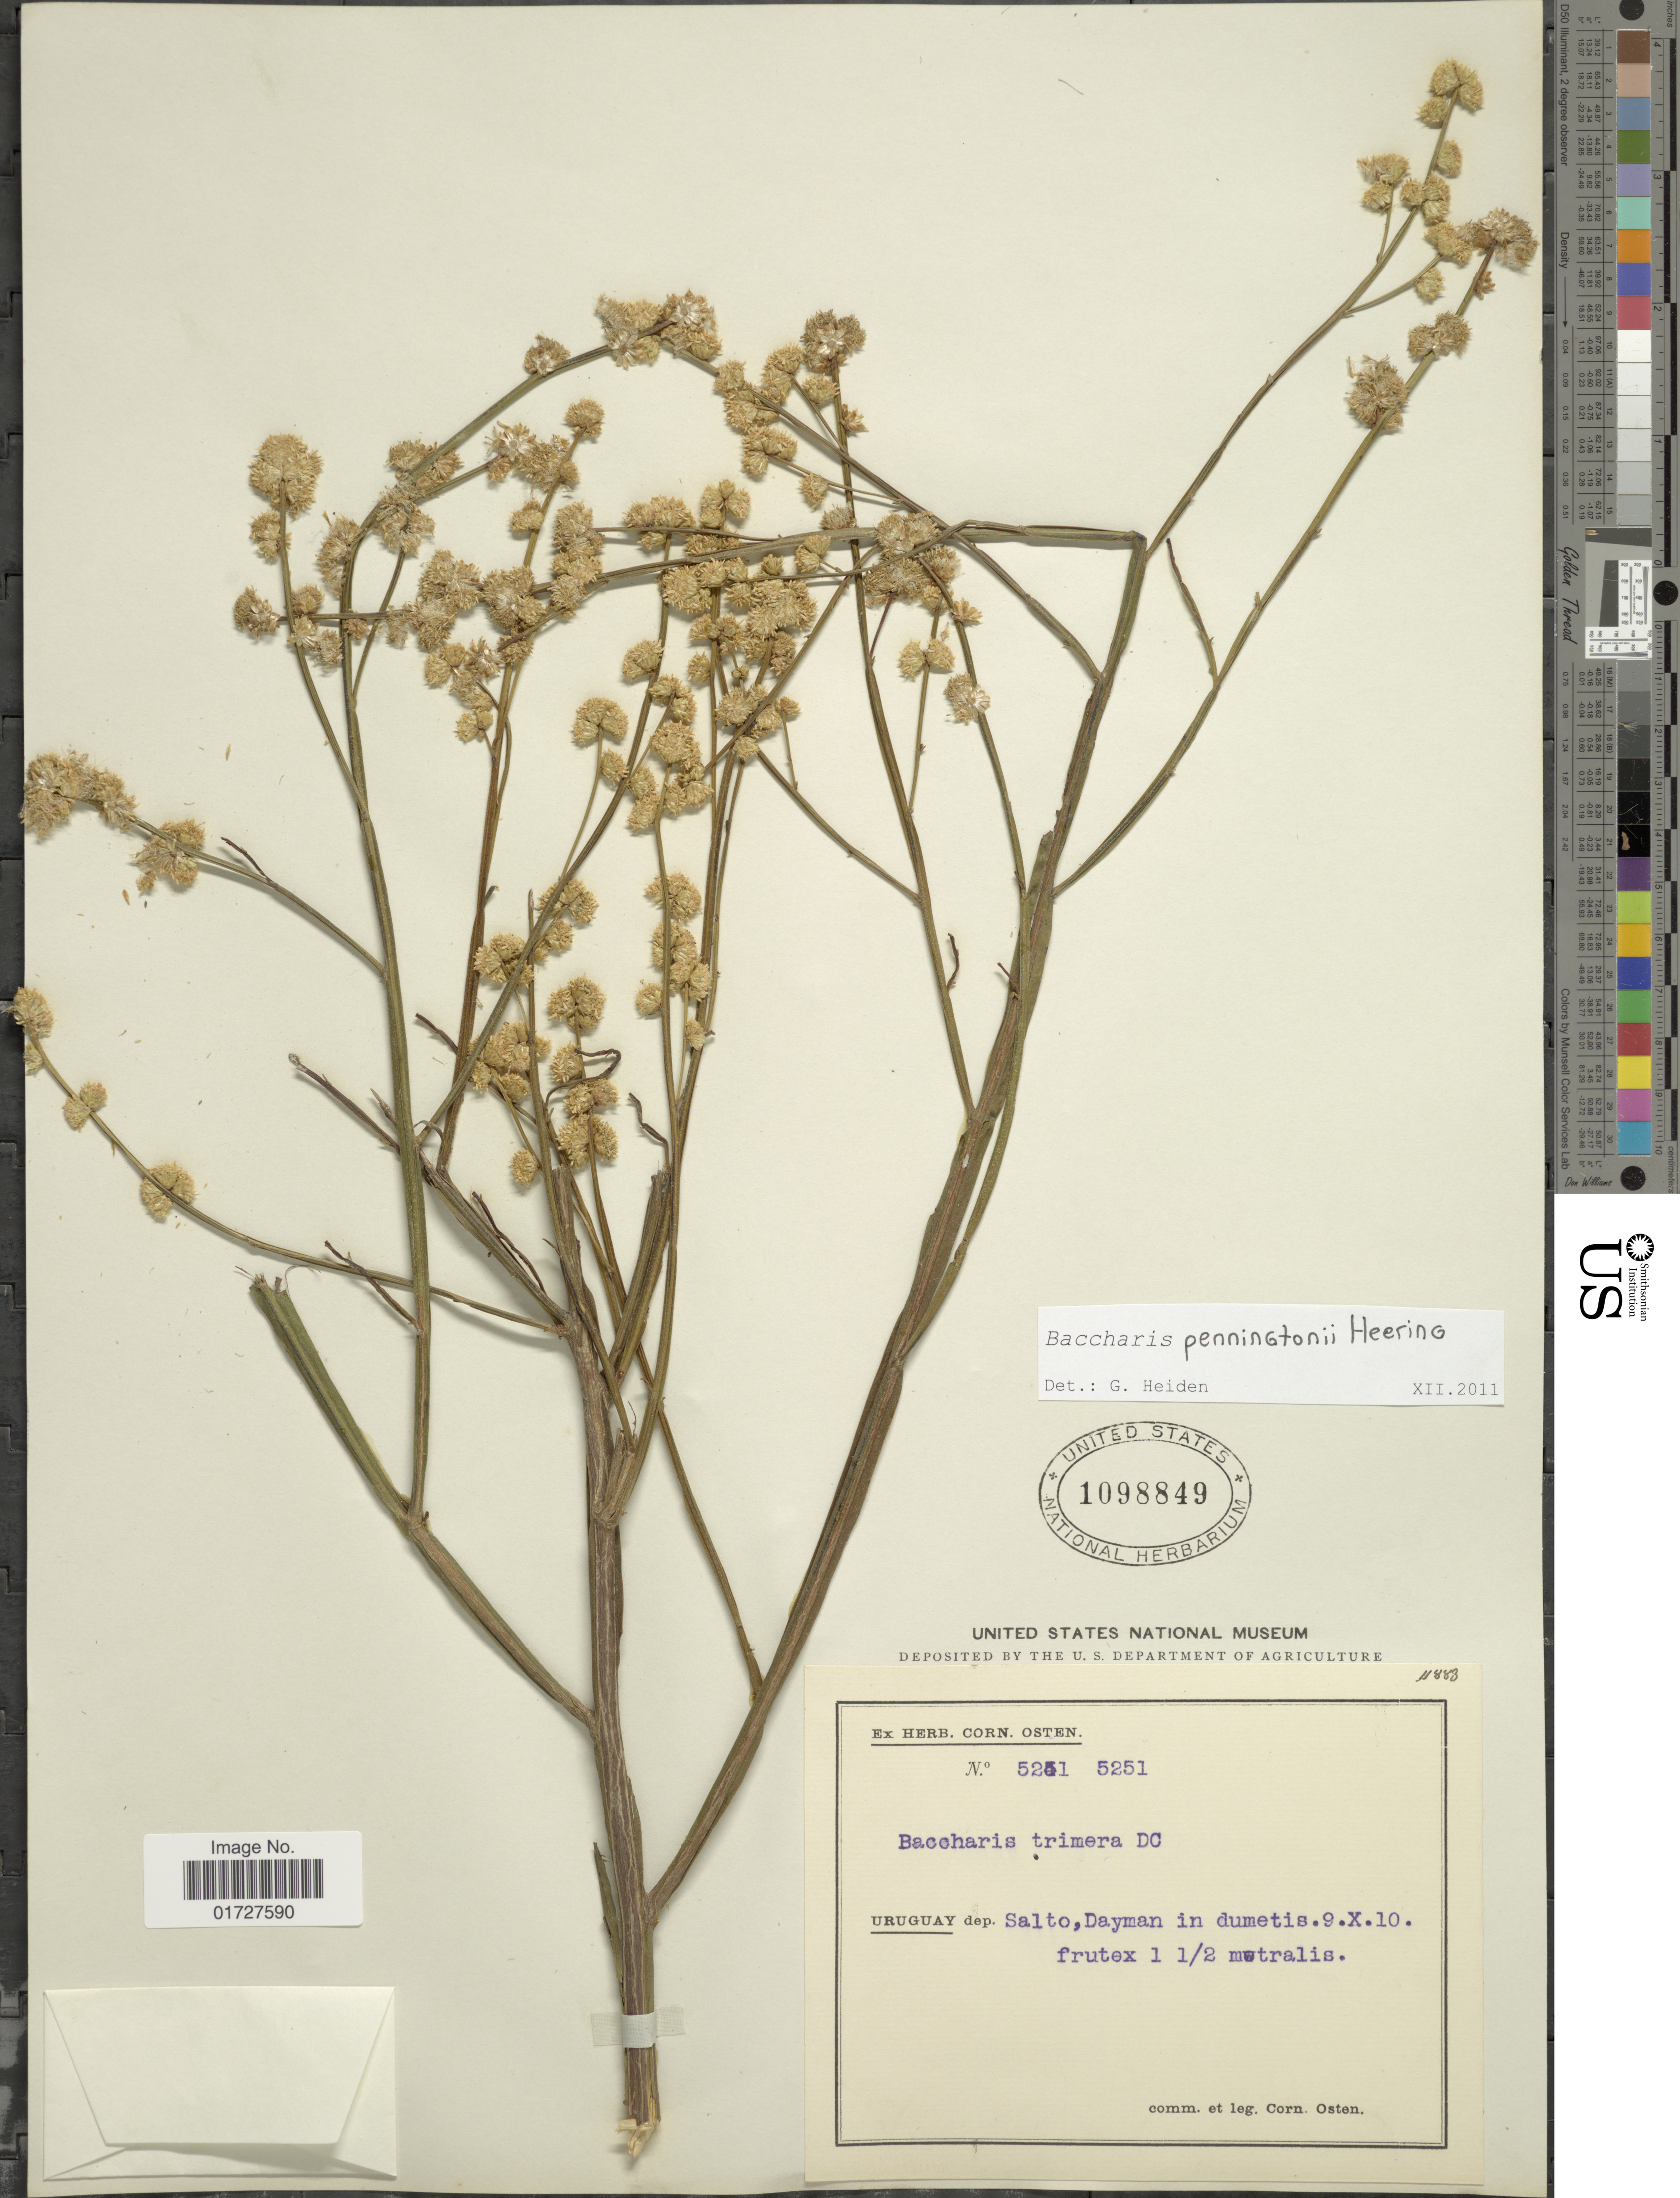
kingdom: Plantae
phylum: Tracheophyta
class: Magnoliopsida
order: Asterales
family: Asteraceae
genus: Baccharis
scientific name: Baccharis penningtonii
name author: Heering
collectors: C. Osten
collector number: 5251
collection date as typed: Transcribed d/m/y: 9/10/10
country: Uruguay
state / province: Salto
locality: Dayman in dumetis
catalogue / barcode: US 1098849